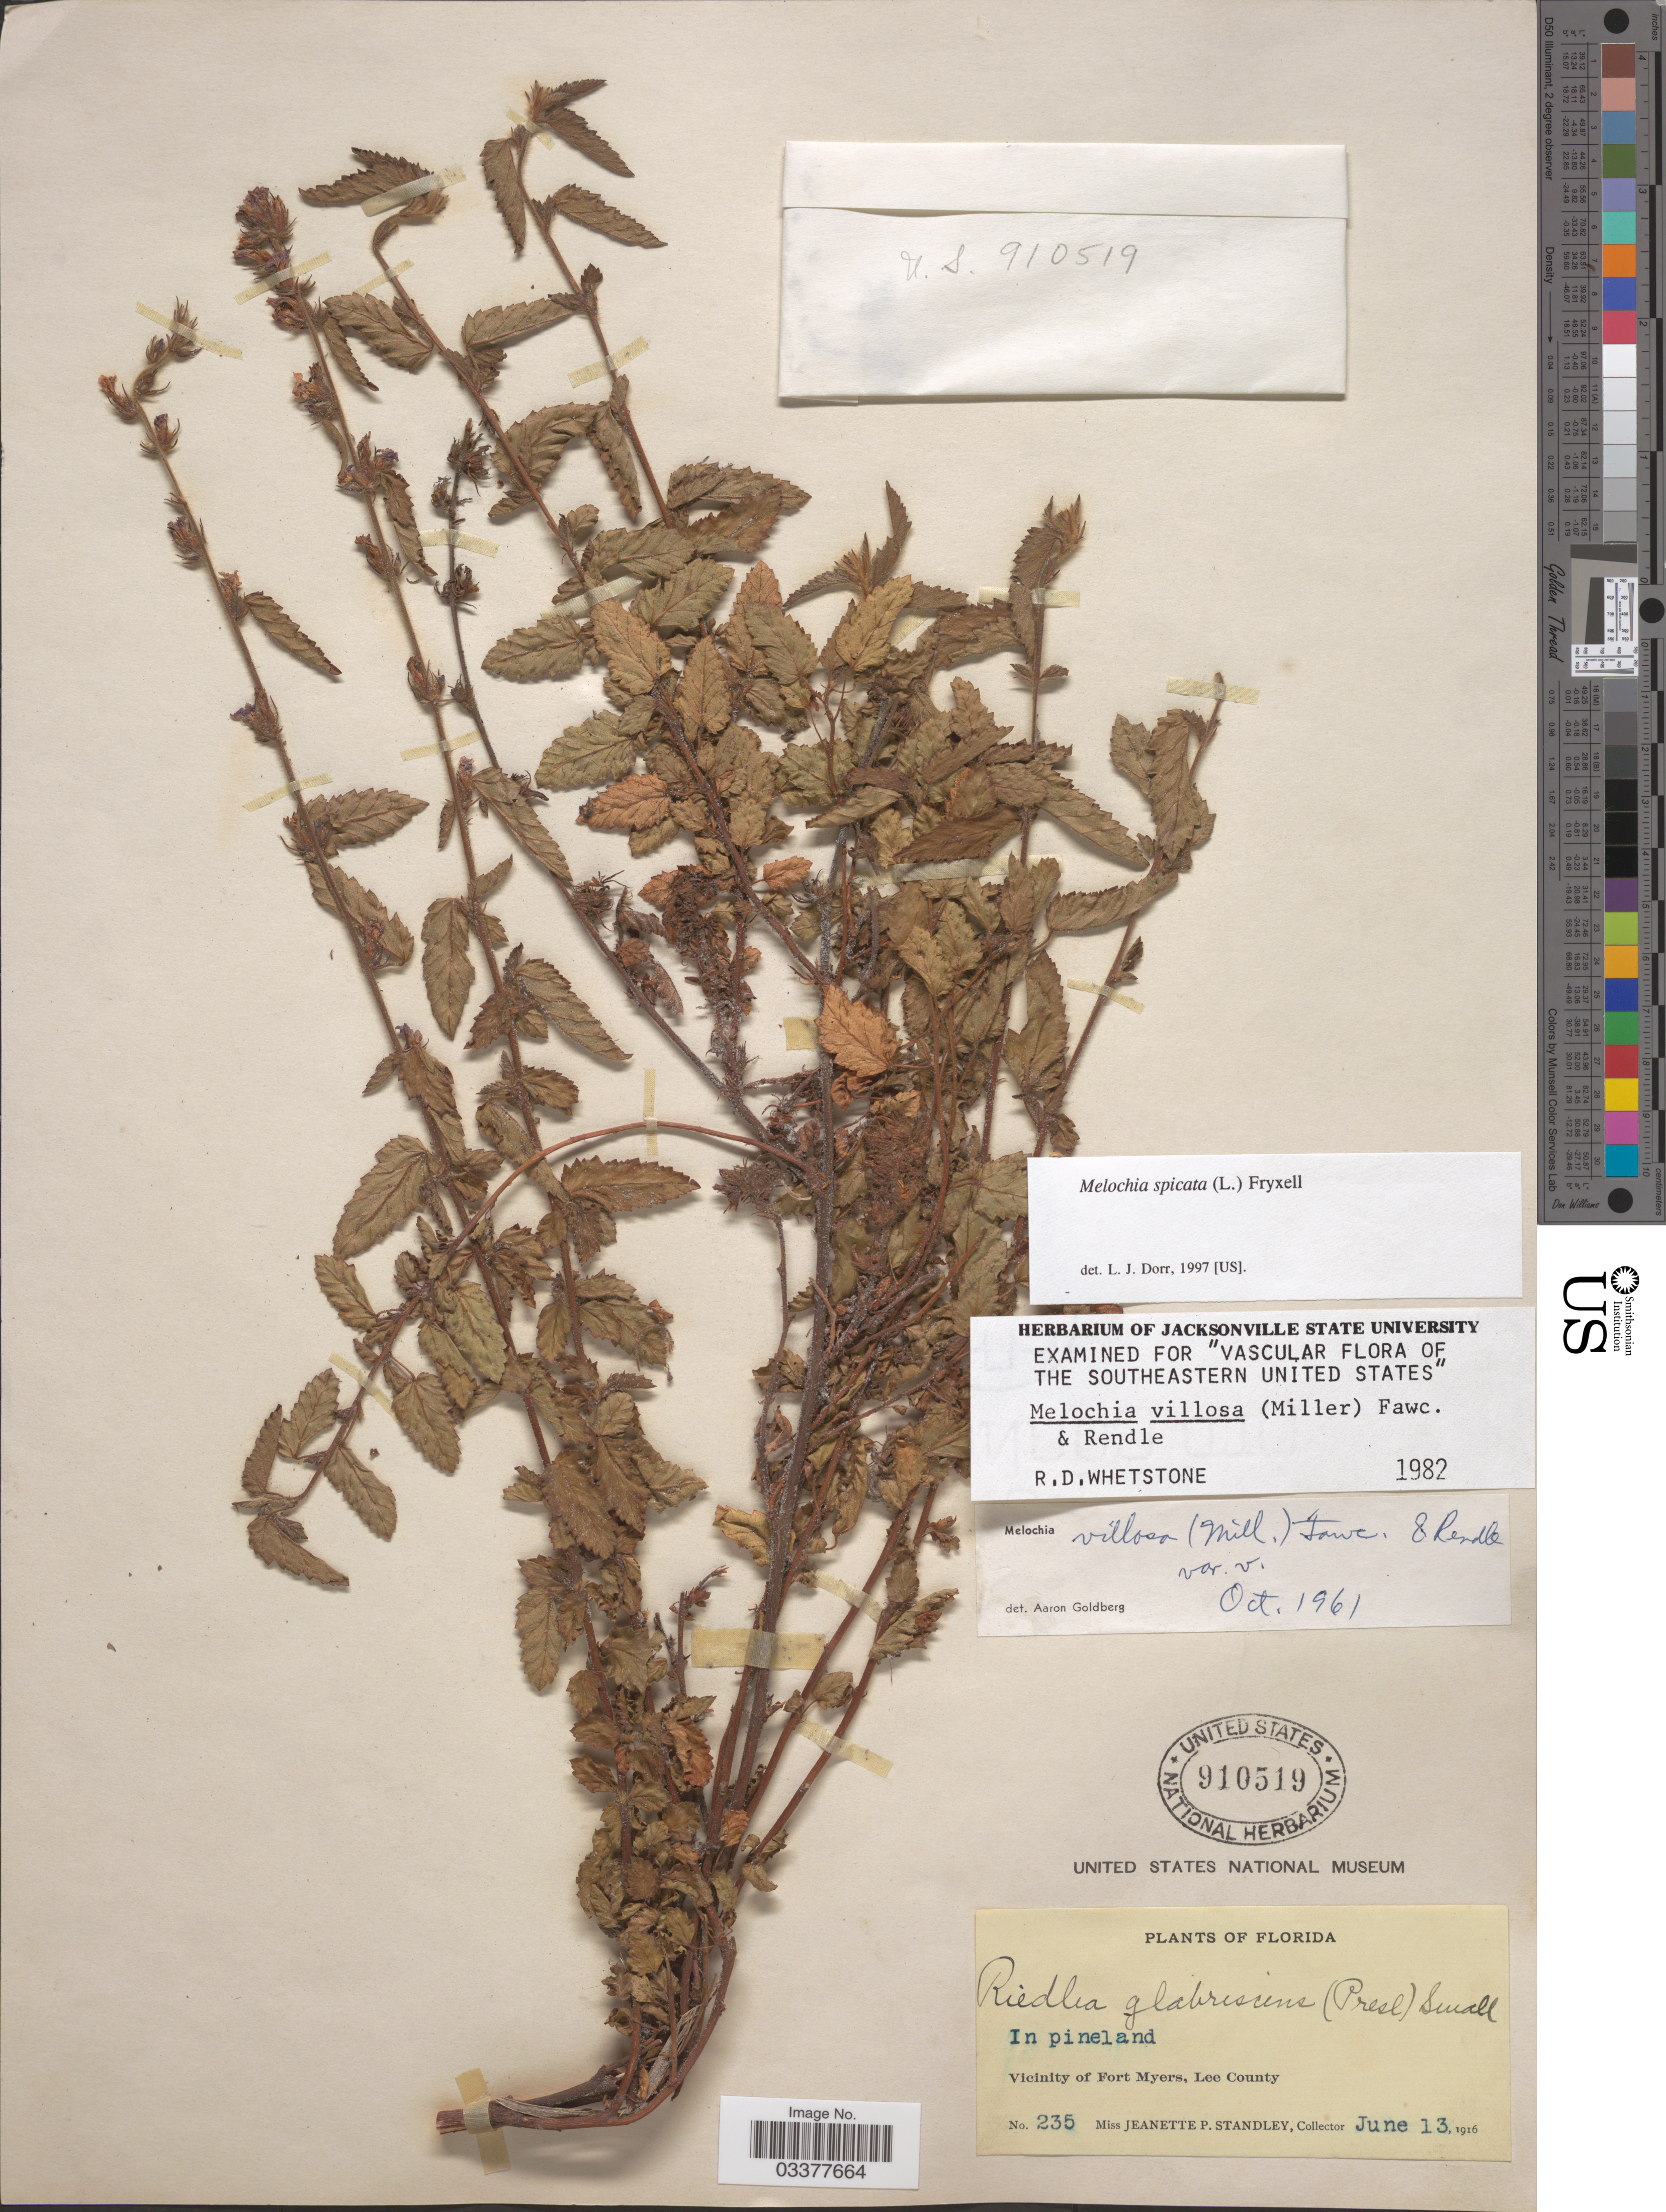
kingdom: Plantae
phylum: Tracheophyta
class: Magnoliopsida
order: Malvales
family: Malvaceae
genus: Melochia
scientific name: Melochia spicata var. spicata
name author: (L.) Fryxell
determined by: Dorr, L. J., (BOT), Smithsonian Institution - National Museum of Natural History (UNITED STATES)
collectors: J. P. Standley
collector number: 235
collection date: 1916-06-13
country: United States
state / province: Florida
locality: In pineland. Vicinity of Fort Myers, Lee County.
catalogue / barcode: US 910519